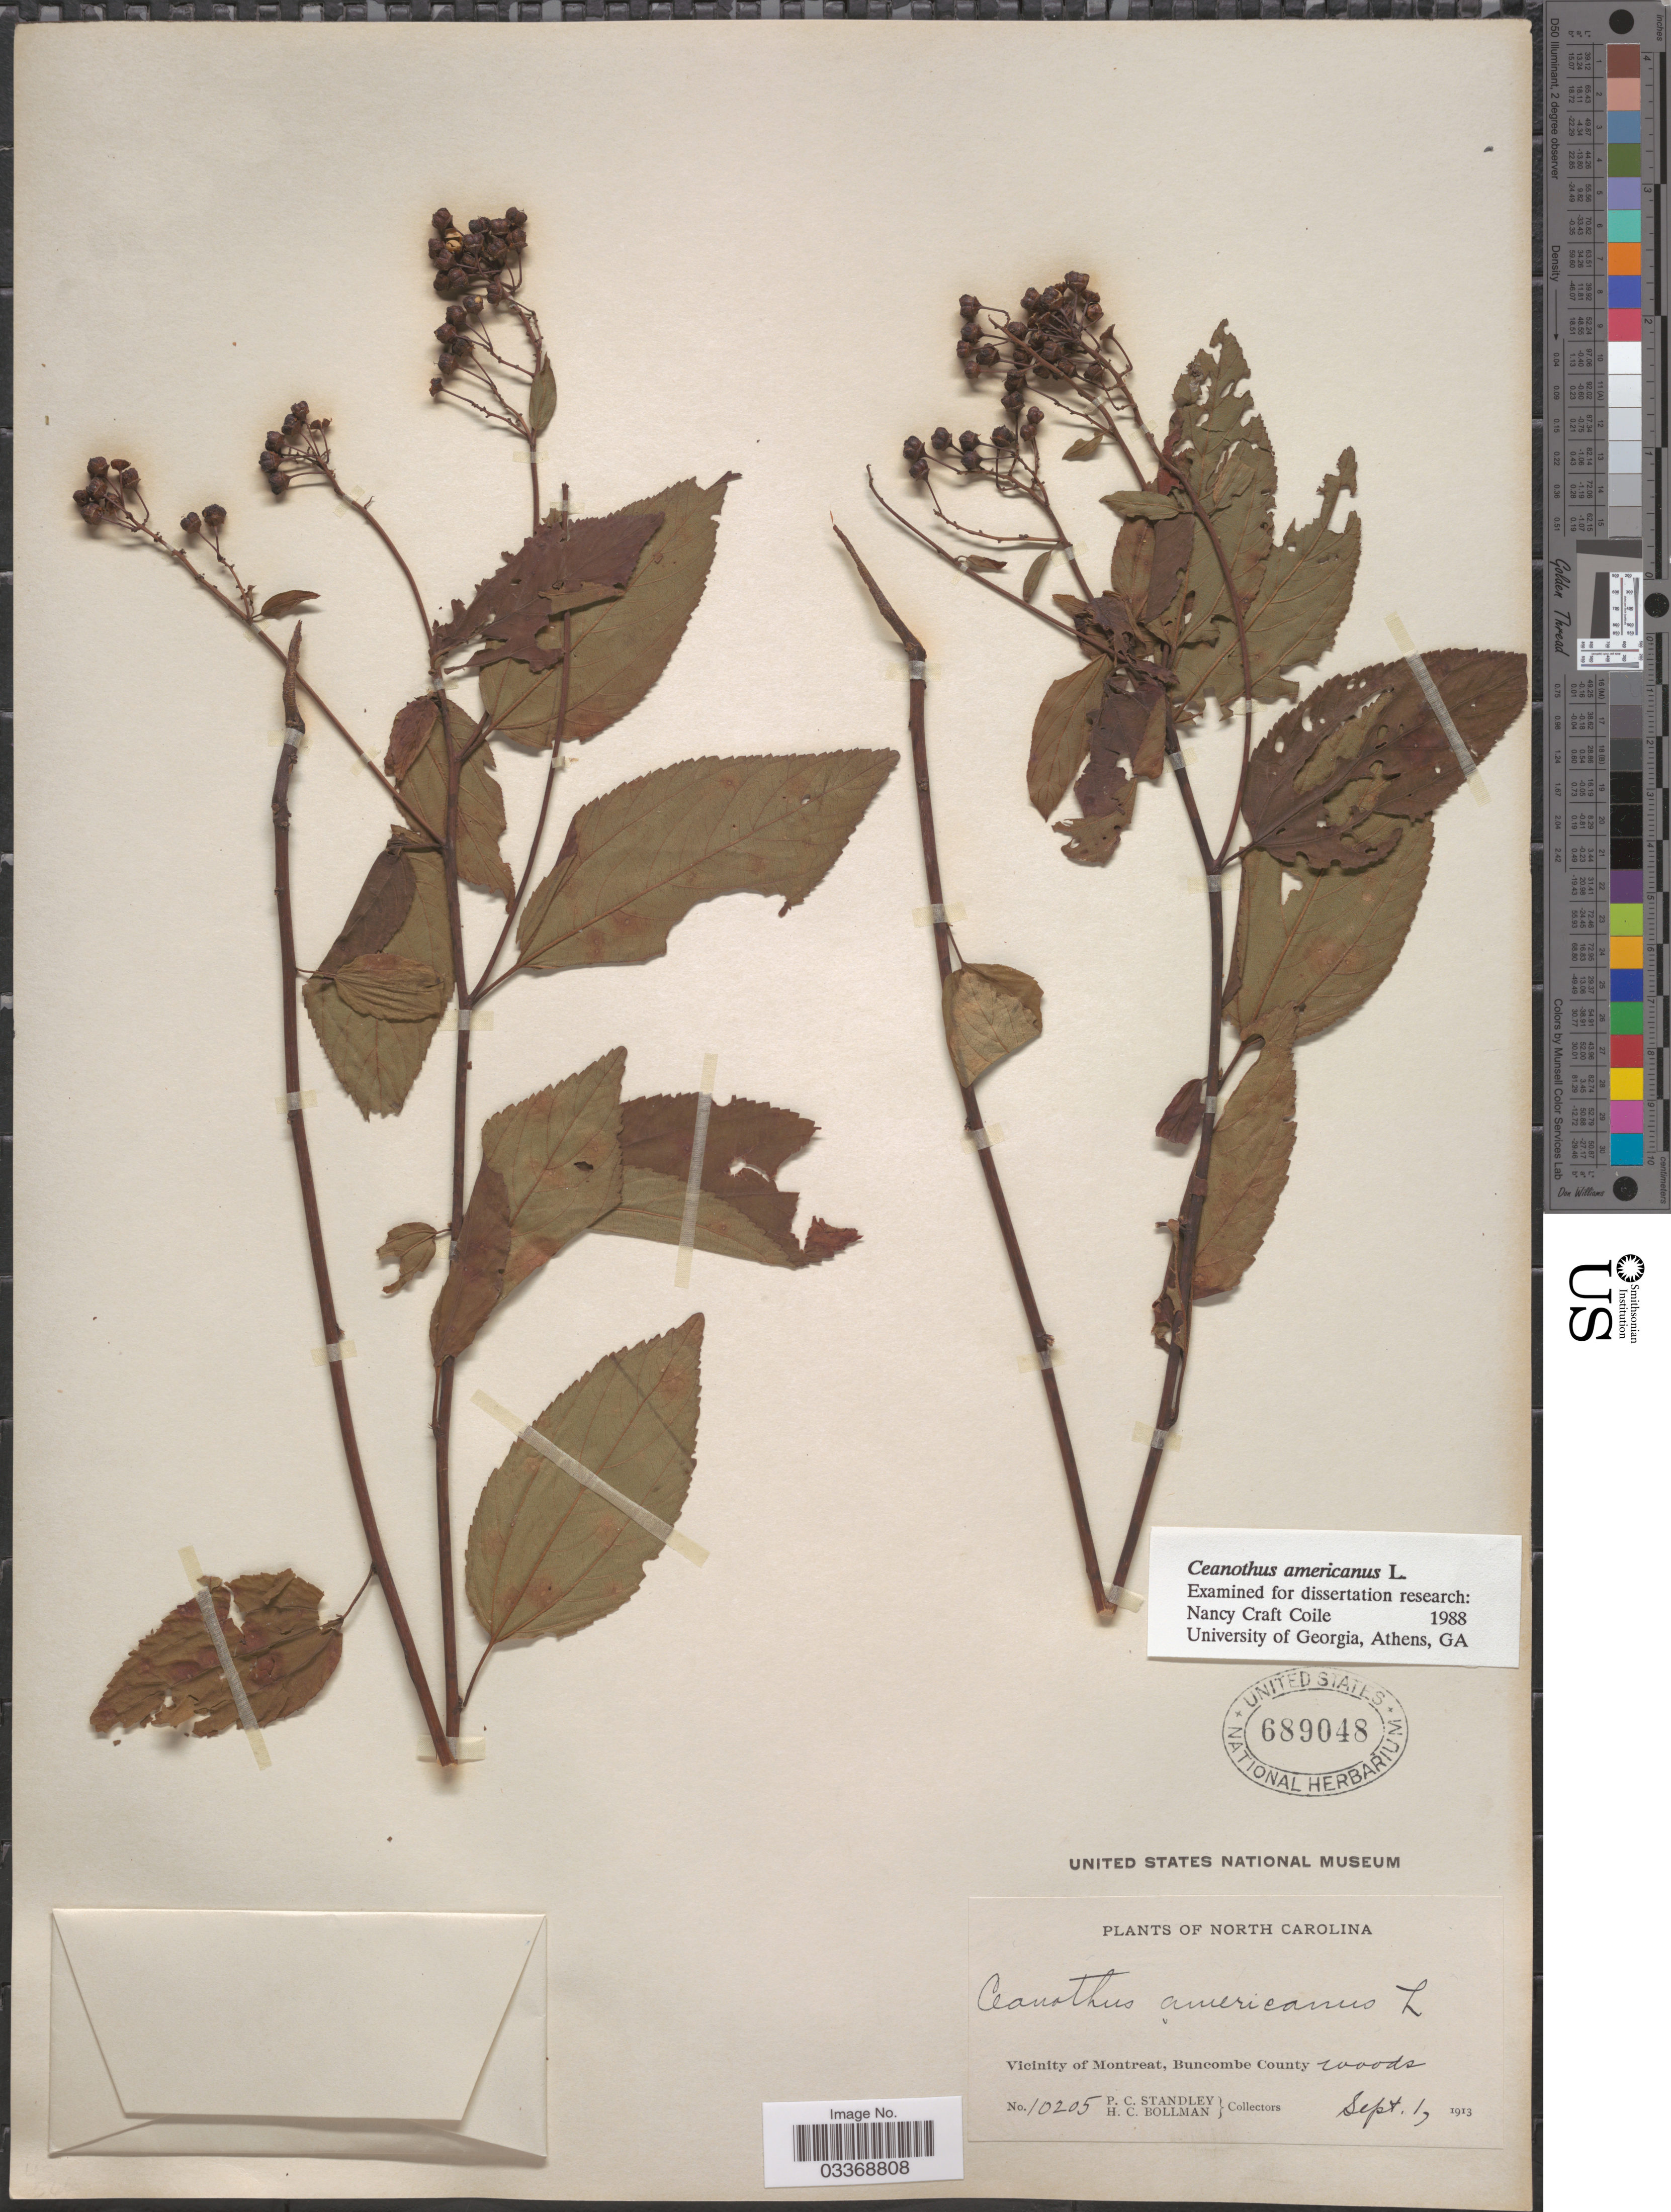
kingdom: Plantae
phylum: Tracheophyta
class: Magnoliopsida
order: Rosales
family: Rhamnaceae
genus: Ceanothus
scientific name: Ceanothus americanus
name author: L.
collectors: P. C. Standley & H. C. Bollman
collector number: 10205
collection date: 1913-09-01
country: United States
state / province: North Carolina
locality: Vicinity of Montreat, Buncombe County woods.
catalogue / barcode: US 689048